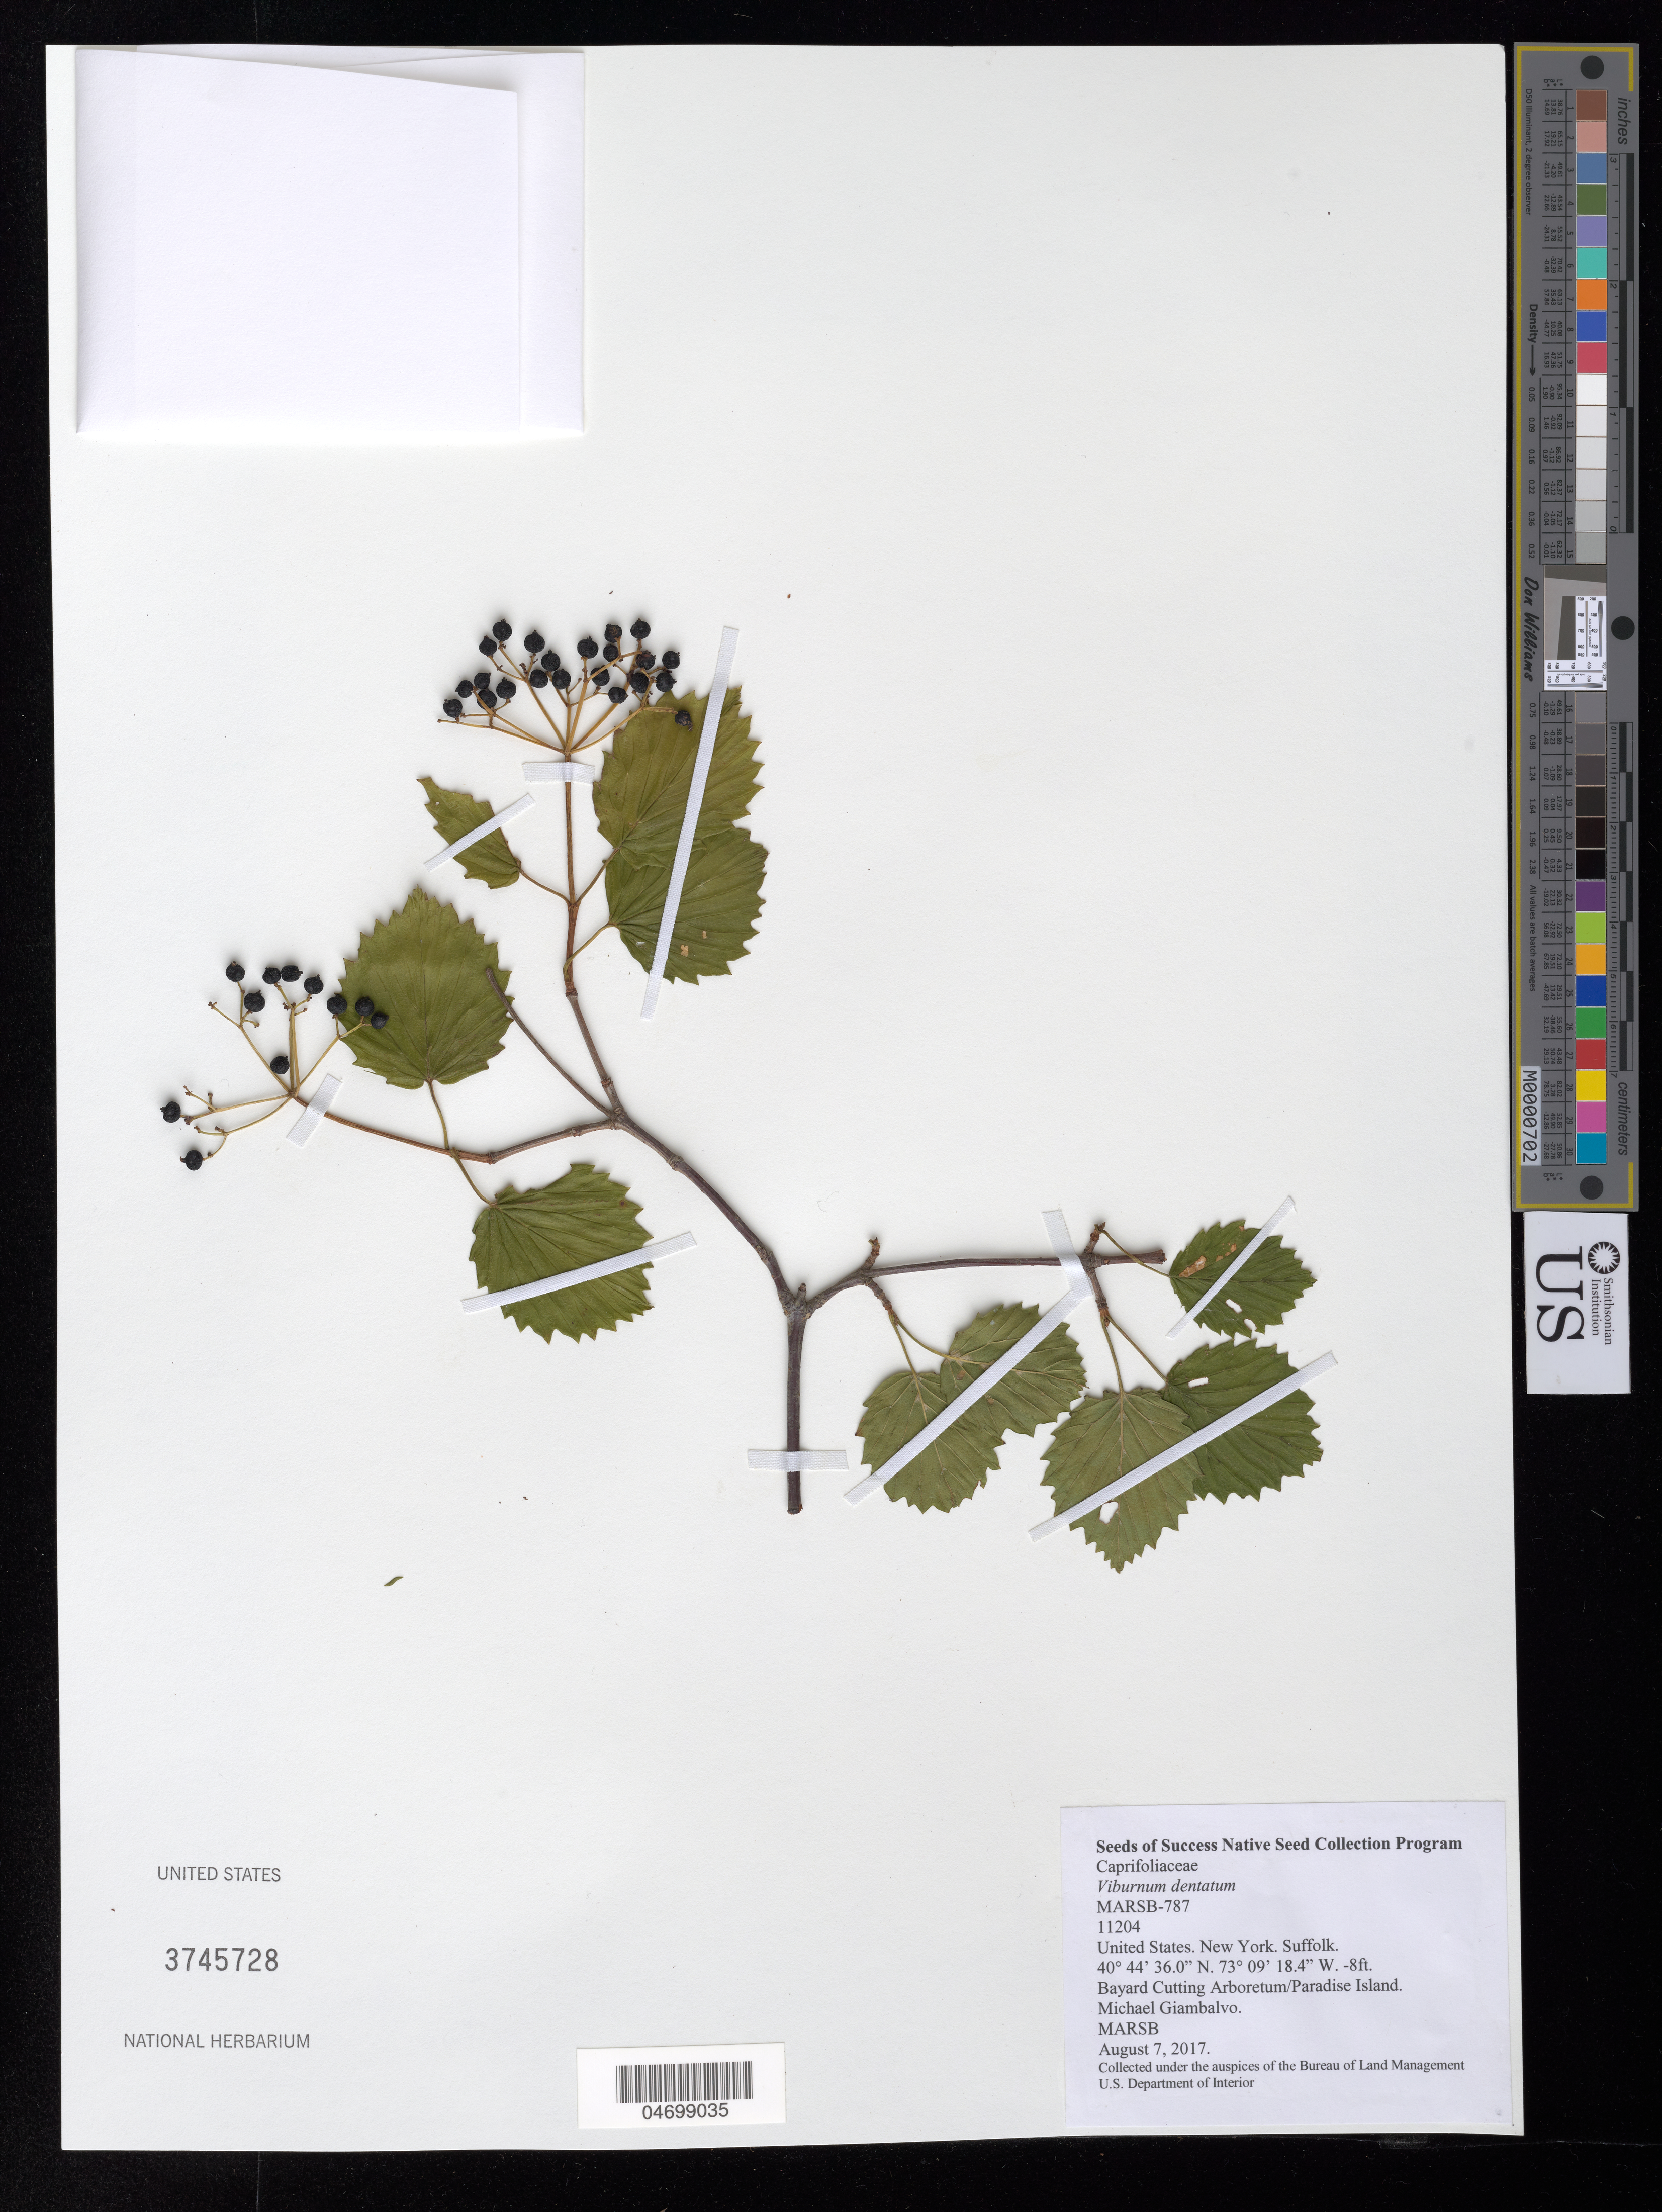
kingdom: Plantae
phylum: Tracheophyta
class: Magnoliopsida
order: Dipsacales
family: Viburnaceae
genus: Viburnum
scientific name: Viburnum dentatum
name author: L.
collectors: M. Giambalvo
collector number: MARSB-787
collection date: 2017-08-07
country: United States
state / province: New York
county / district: Suffolk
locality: Bayard Cutting Arboretum, Paradise Island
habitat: Atlantic Coastal Forest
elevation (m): -2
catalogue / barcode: US 3745728